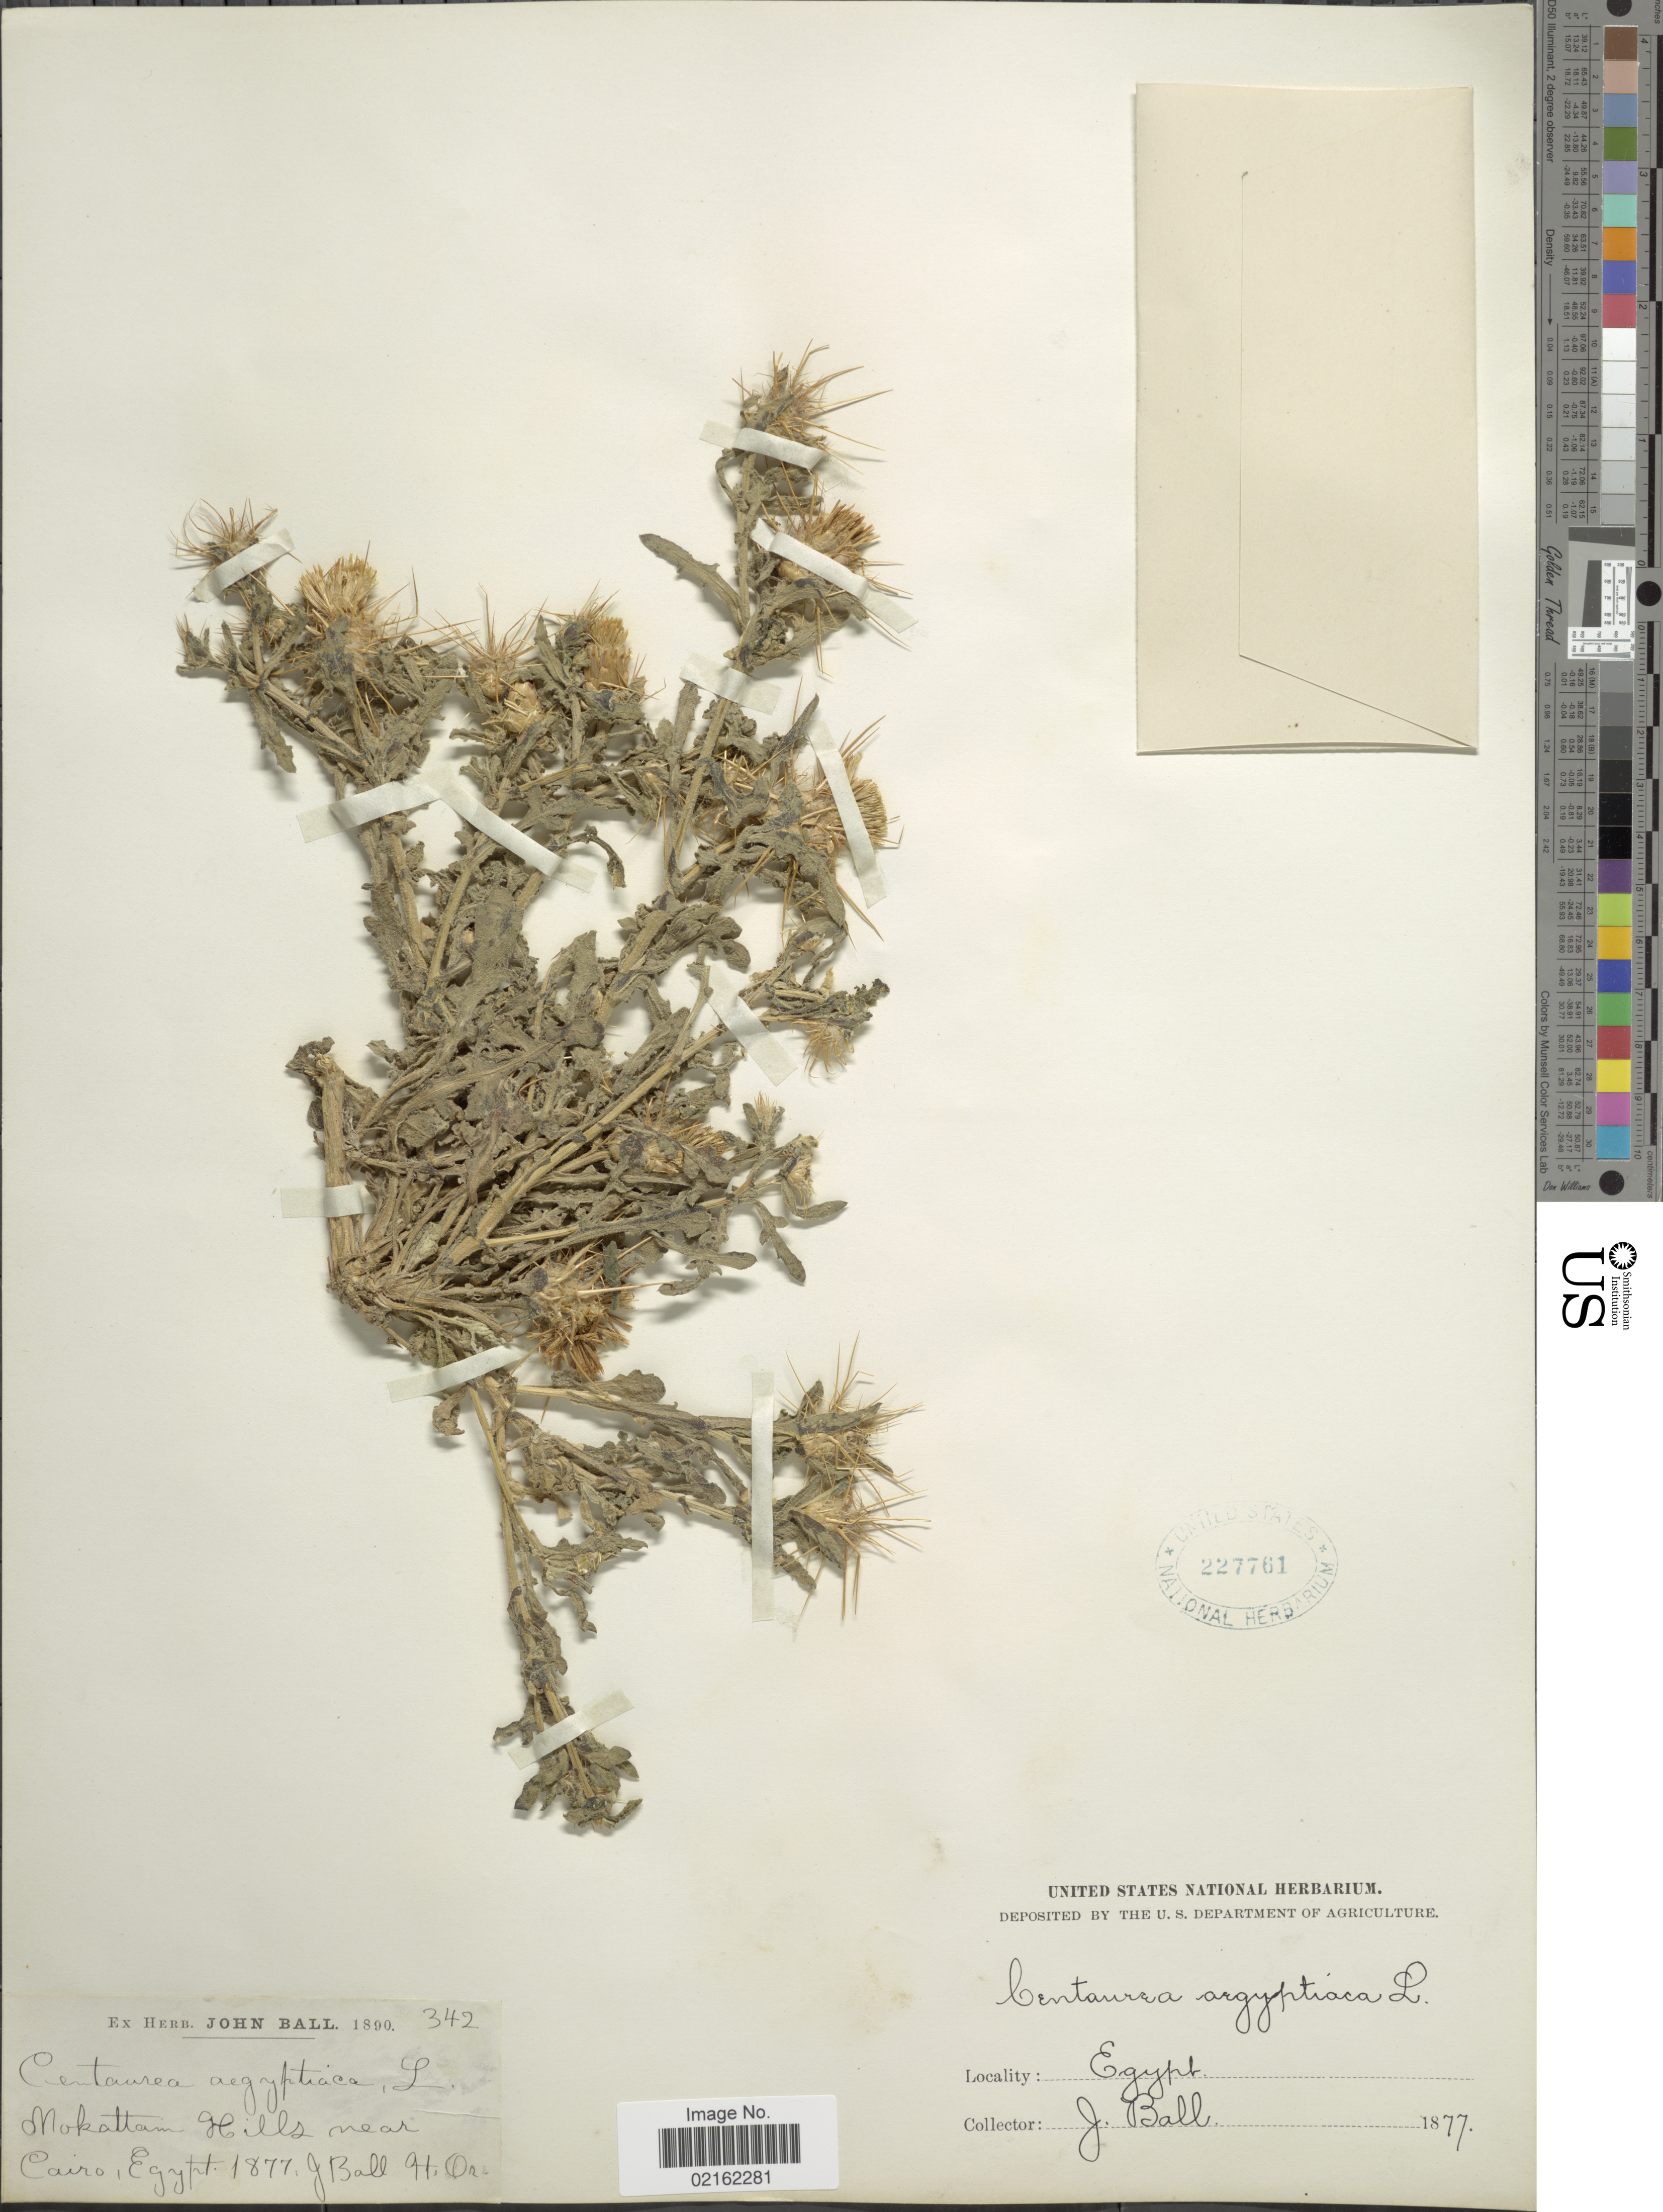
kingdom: Plantae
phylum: Tracheophyta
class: Magnoliopsida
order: Asterales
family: Asteraceae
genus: Centaurea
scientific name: Centaurea aegyptiaca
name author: L.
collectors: J. Ball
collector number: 342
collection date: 1877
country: Egypt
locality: Mokattam, Hills near Cairo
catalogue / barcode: US 227761